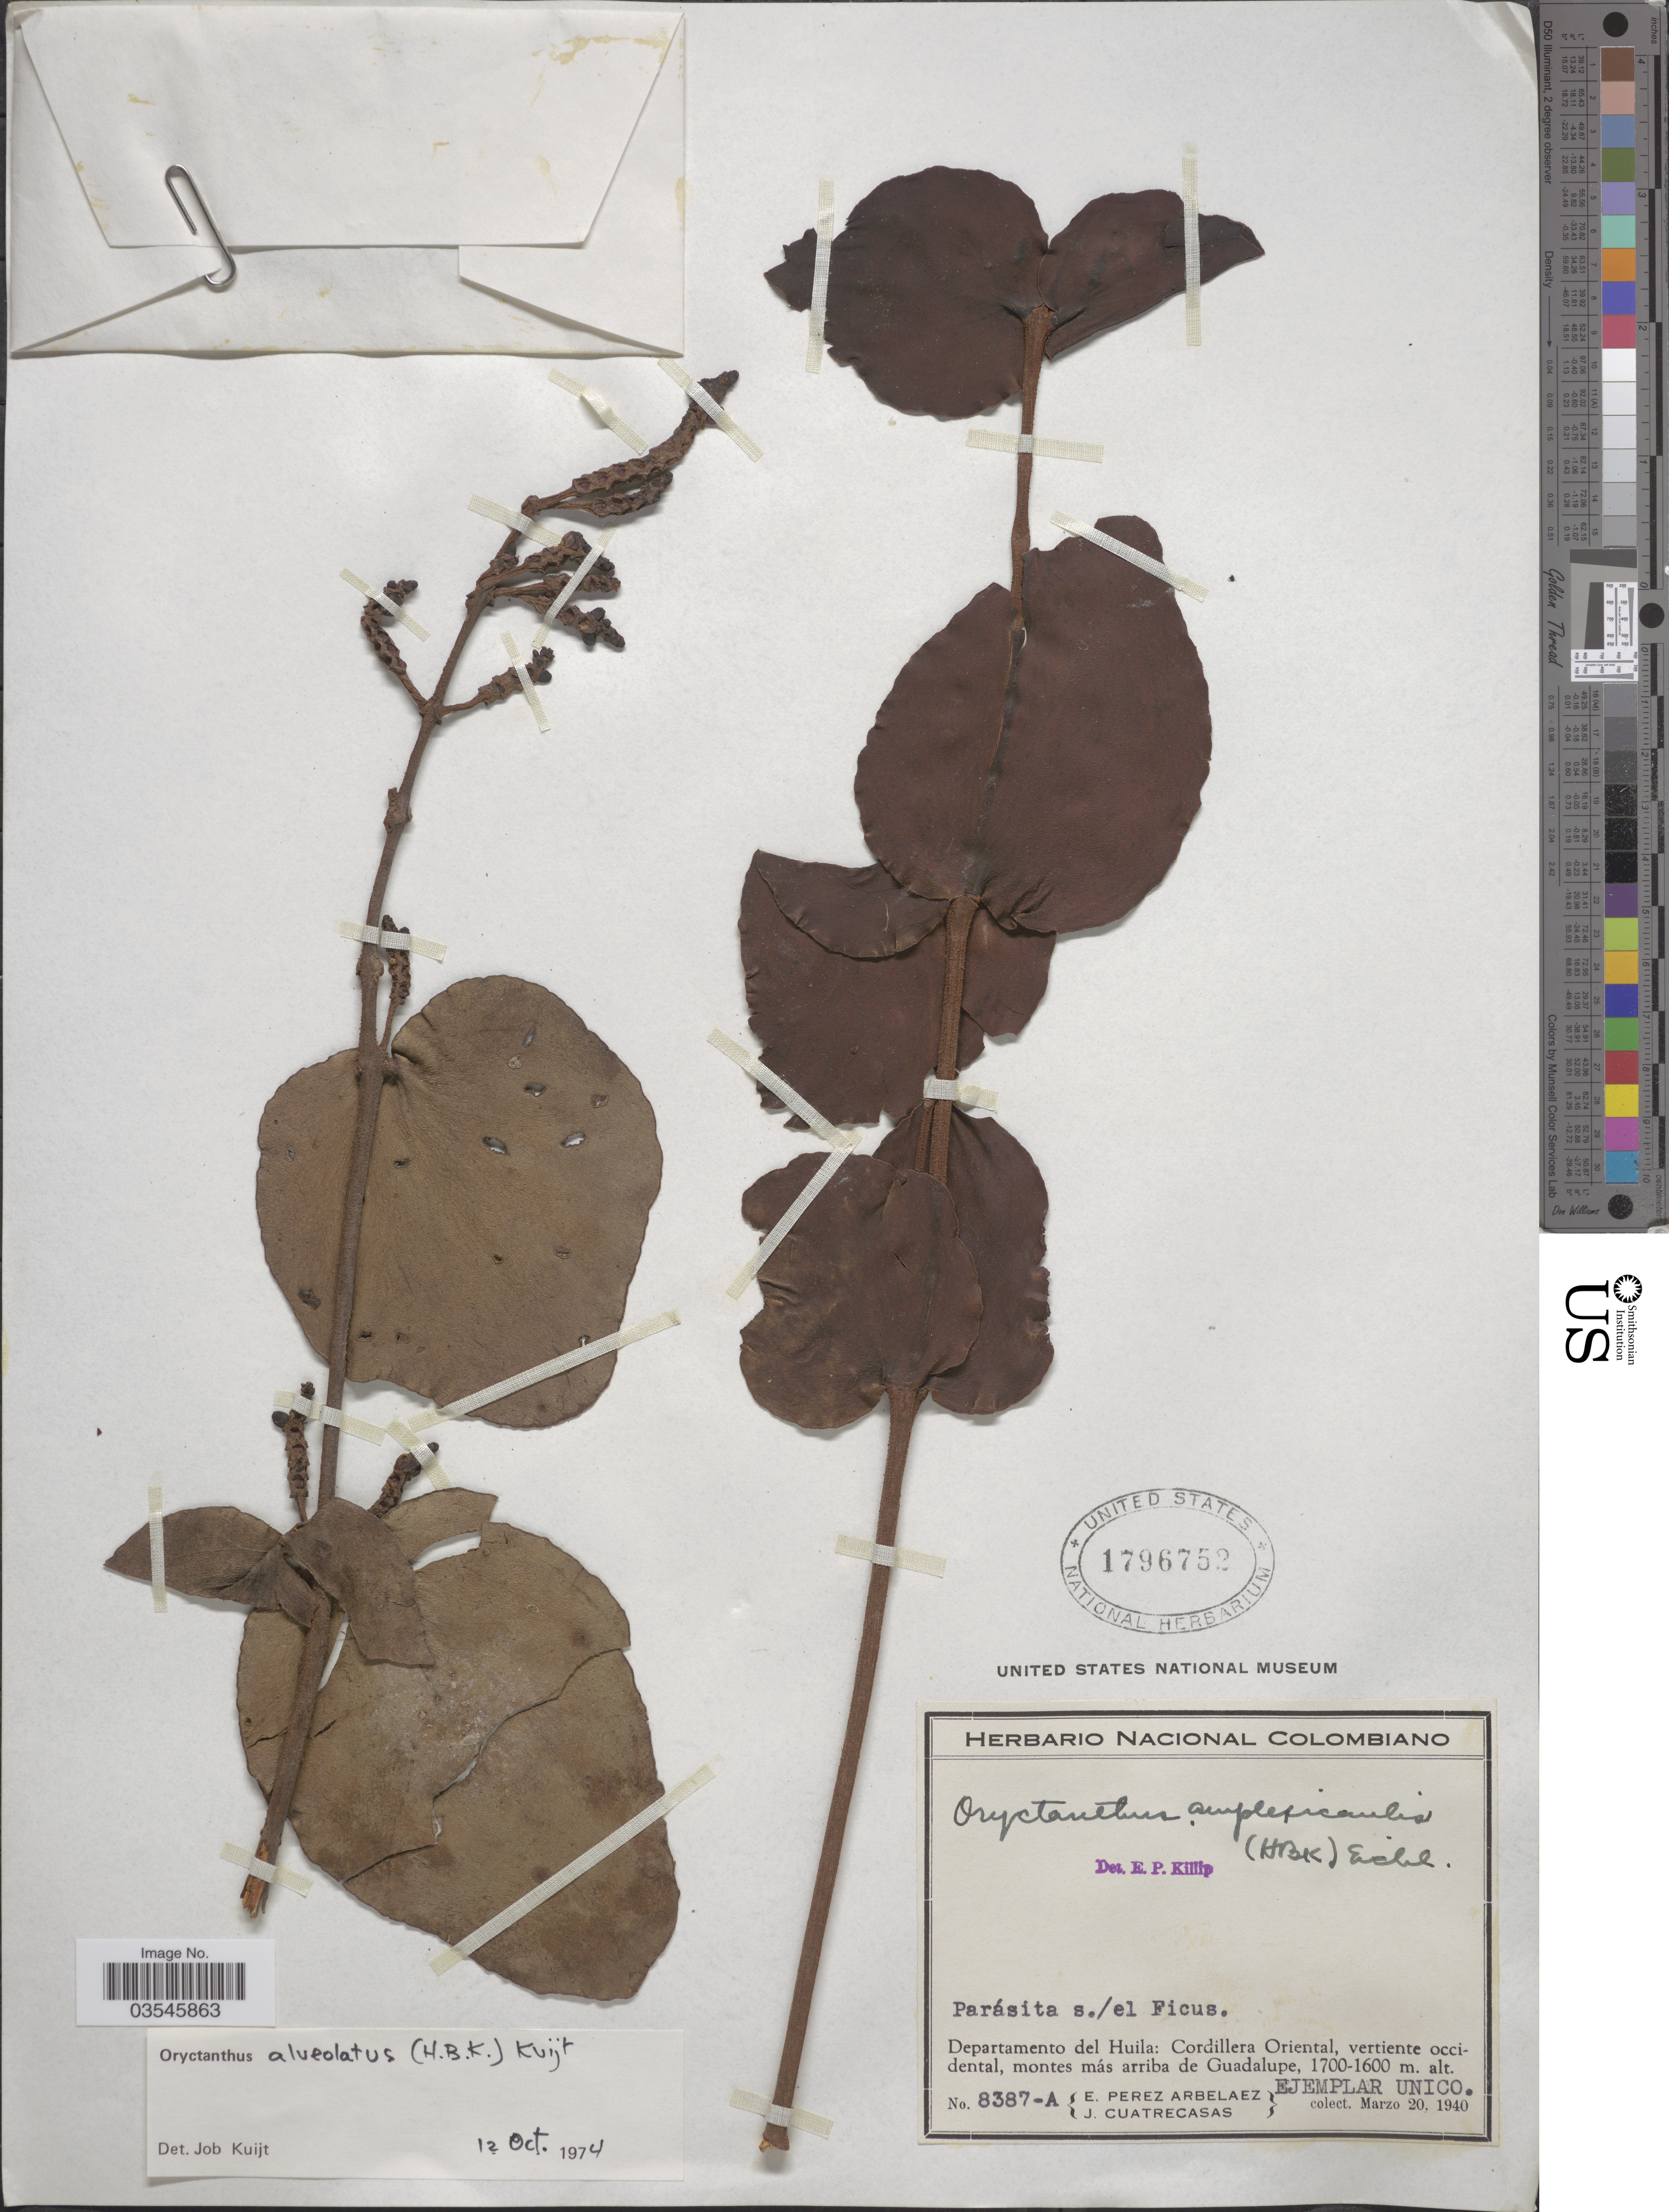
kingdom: Plantae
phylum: Tracheophyta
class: Magnoliopsida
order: Santalales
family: Loranthaceae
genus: Oryctanthus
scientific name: Oryctanthus alveolatus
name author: (Kunth) Kuijt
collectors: E. Pérez Arbeláez & J. Cuatrecasas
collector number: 8387-A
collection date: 1940-03-20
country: Colombia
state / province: Huila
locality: Departamento del Huila: Cordillera Oriental, vertiente occidental, montes más arriba de Guadalupe.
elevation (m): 1600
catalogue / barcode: US 1796752